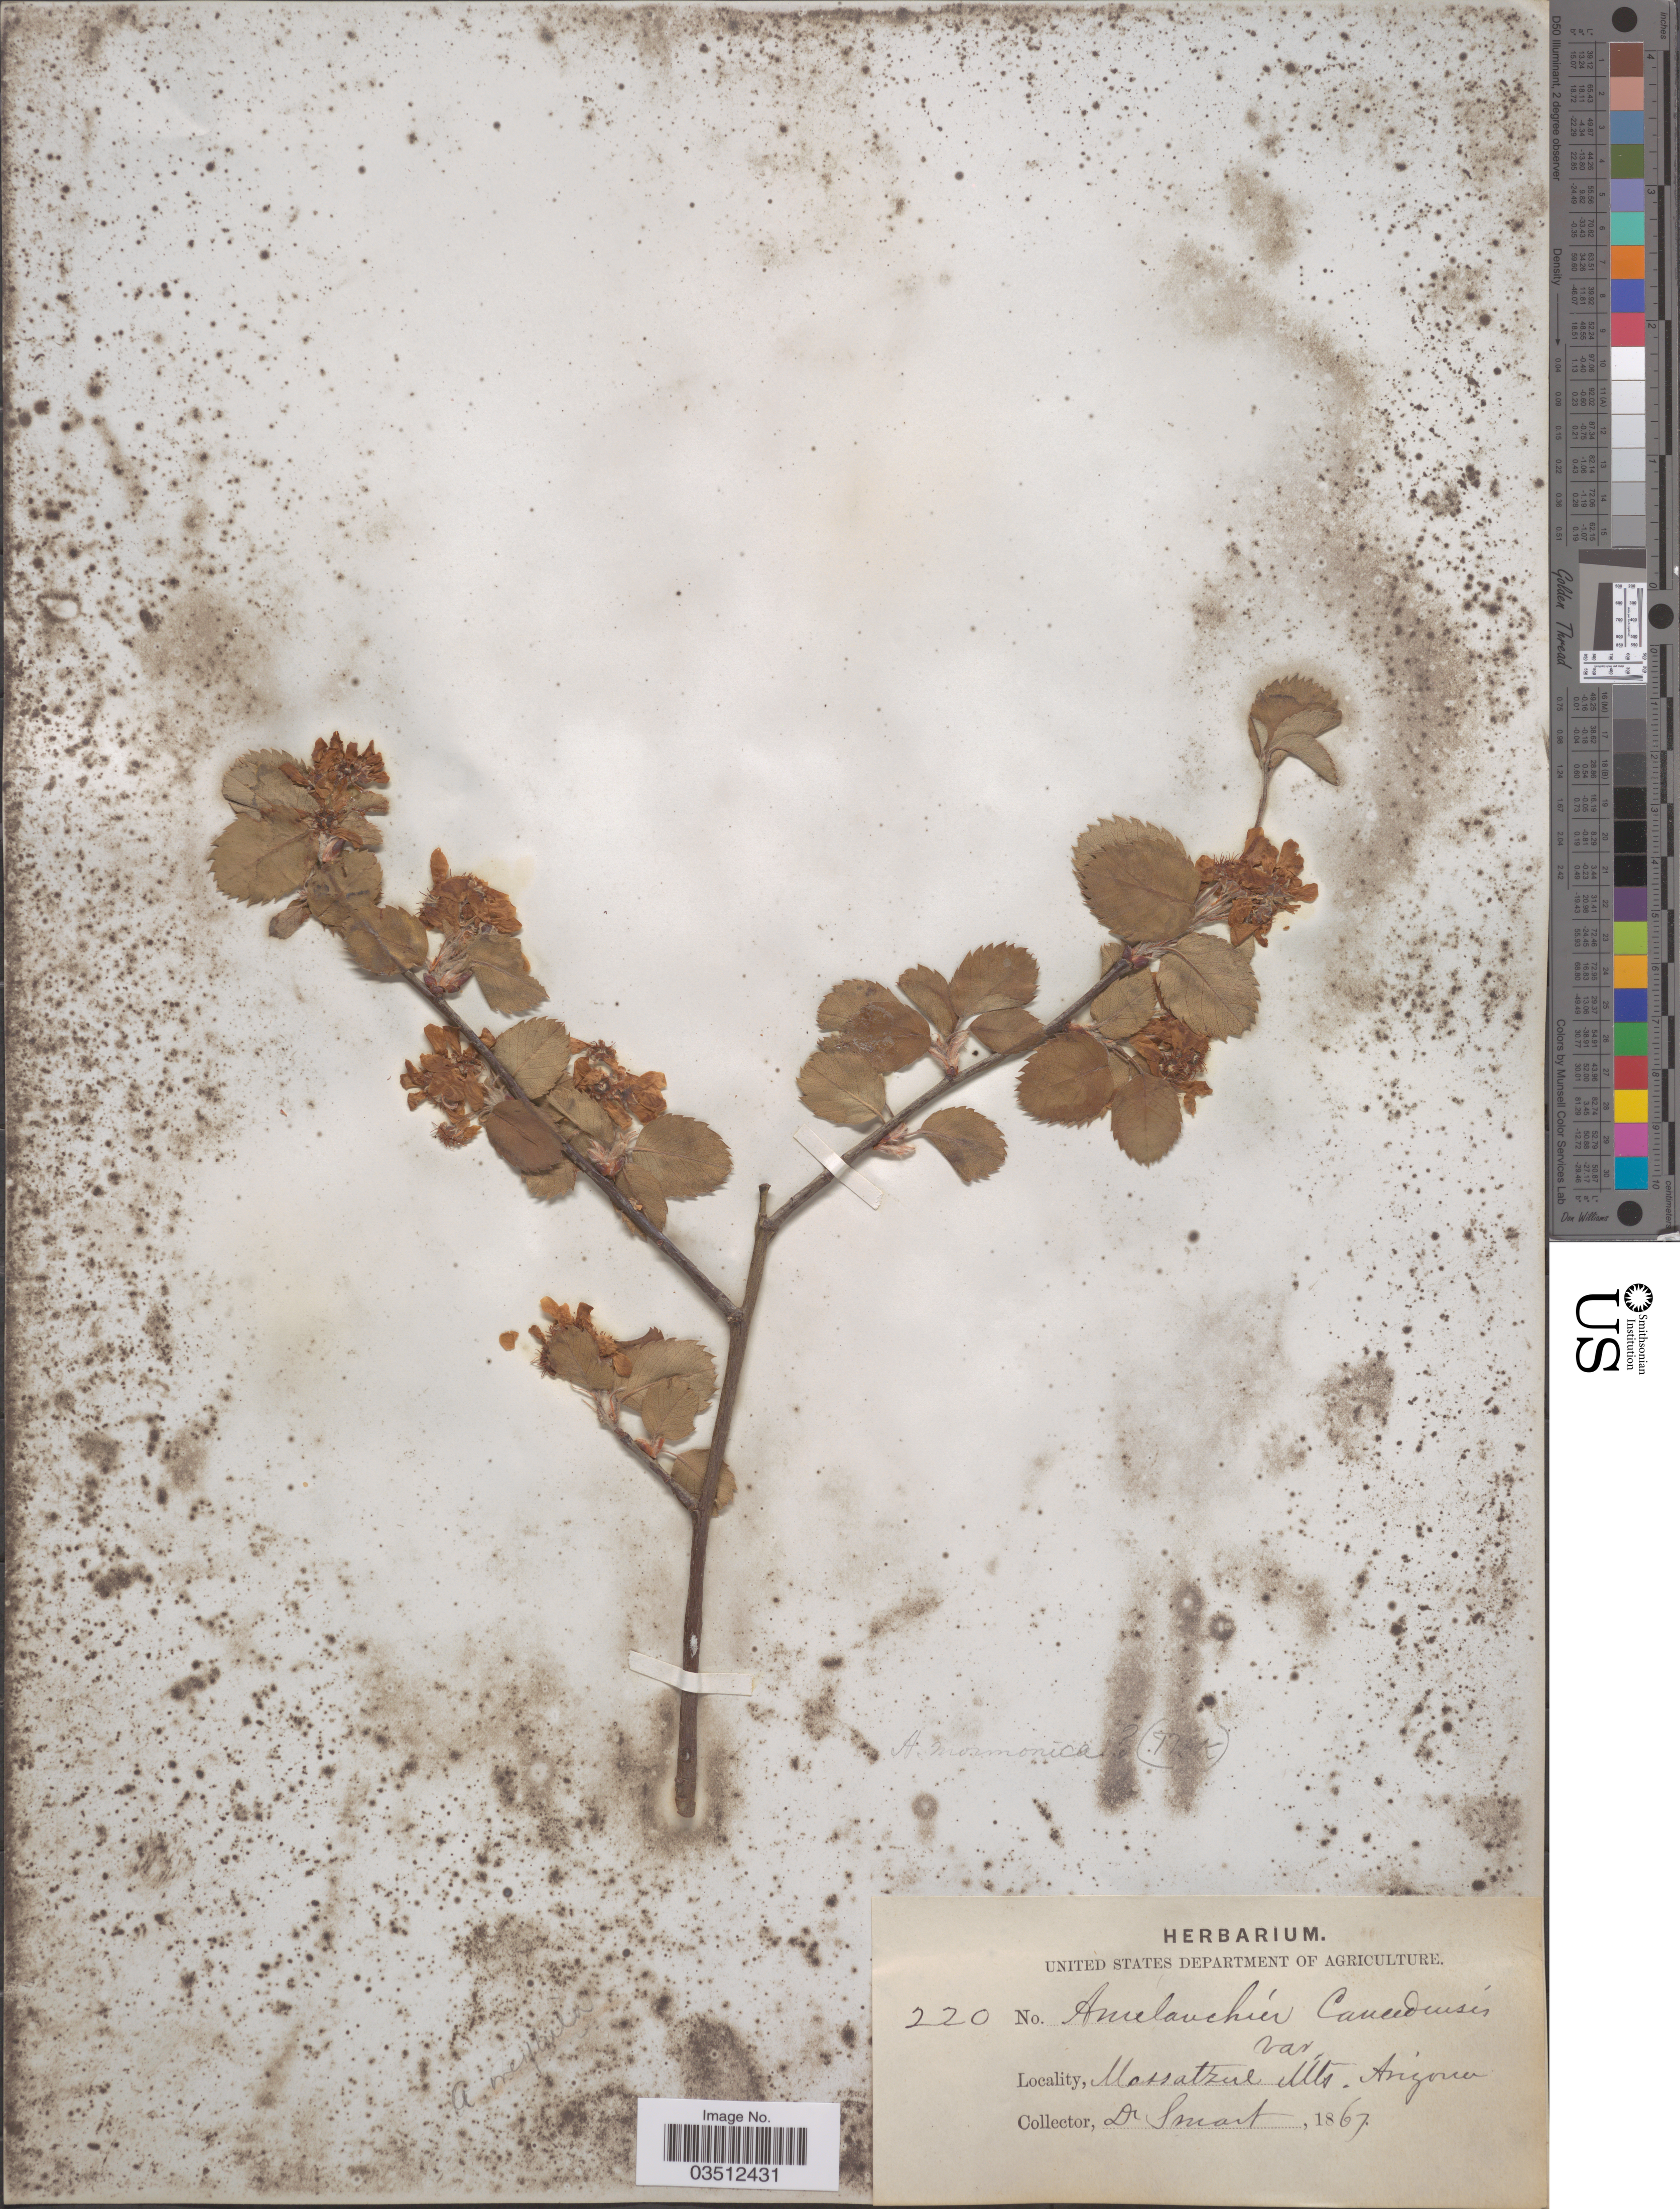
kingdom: Plantae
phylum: Tracheophyta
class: Magnoliopsida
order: Rosales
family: Rosaceae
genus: Amelanchier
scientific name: Amelanchier mormonica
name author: C.K. Schneid.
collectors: -. Smart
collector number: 220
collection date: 1867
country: United States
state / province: Arizona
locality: Massatzul Mts.